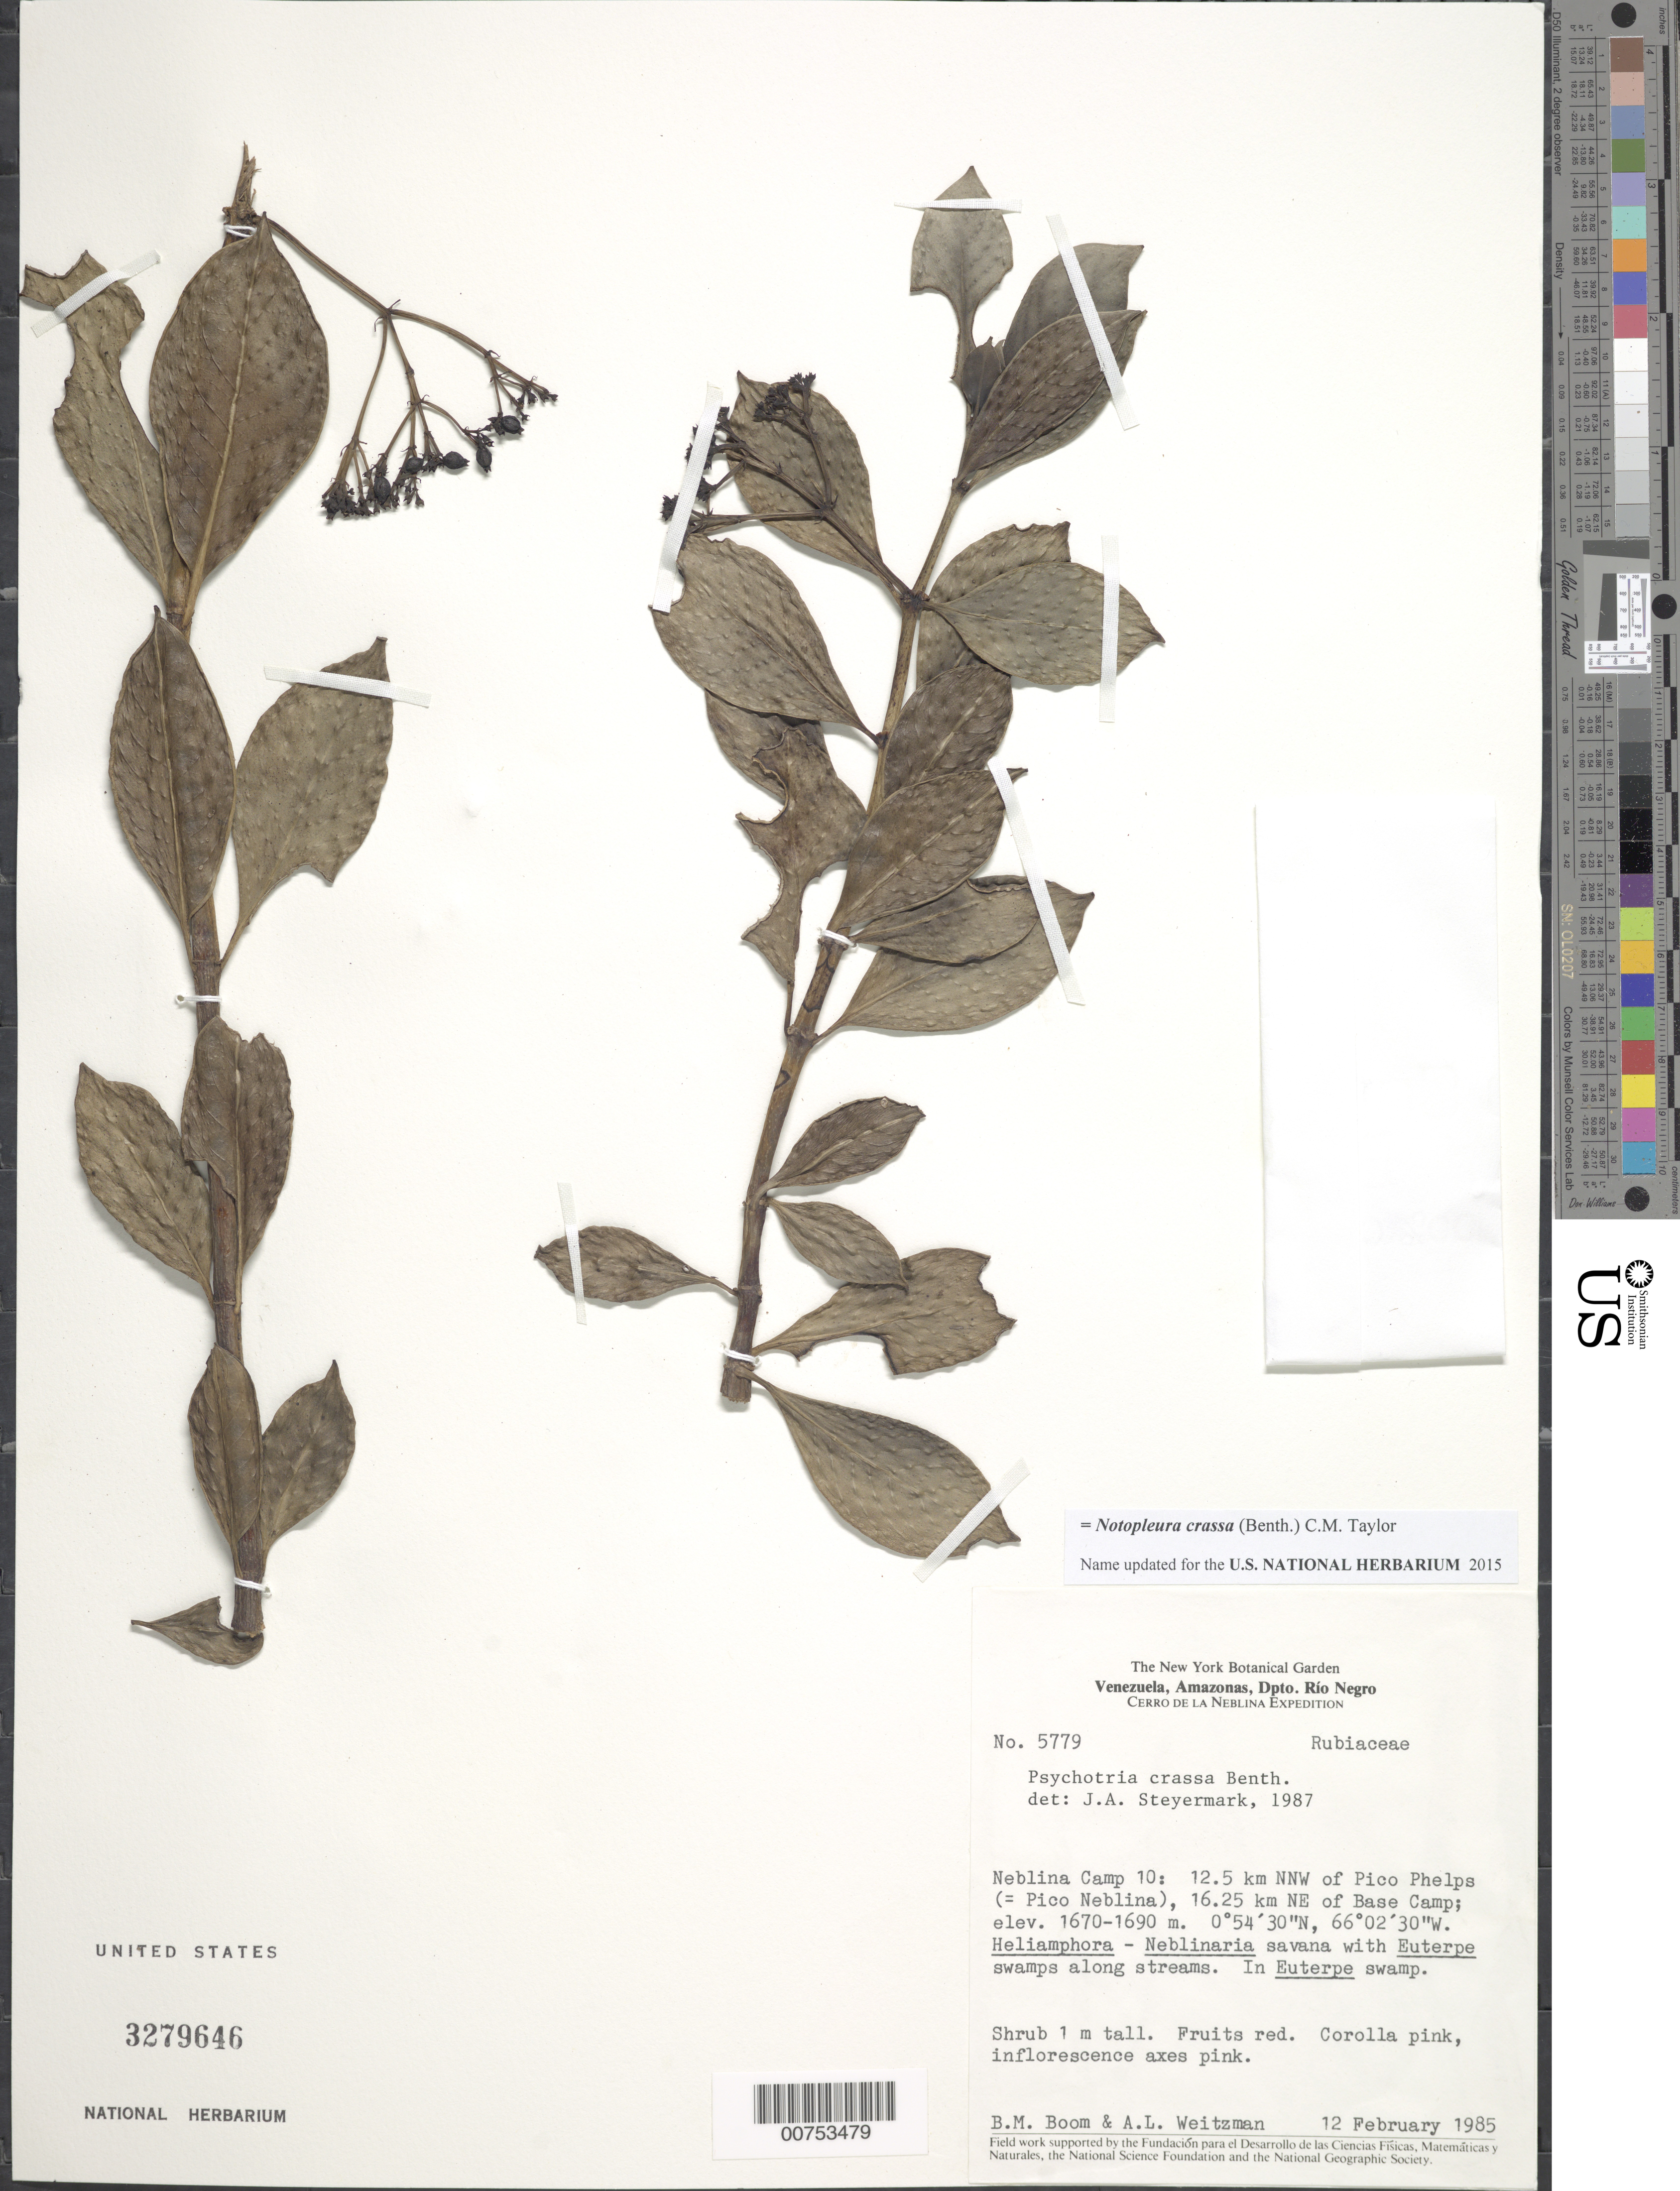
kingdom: Plantae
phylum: Tracheophyta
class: Magnoliopsida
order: Gentianales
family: Rubiaceae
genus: Psychotria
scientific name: Psychotria crassa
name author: Benth.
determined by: Steyermark, Julian A., (VEN)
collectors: B. M. Boom, A. L. Weitzman & W. R. Buck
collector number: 5779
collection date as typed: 12-Feb-85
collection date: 1985-02-12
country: Venezuela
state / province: Amazonas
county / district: Río Negro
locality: Neblina Camp 10. 12.5 km NNW of Pico Phelps (=Pico Neblina),16.25 km NE of Base Camp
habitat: Heliamphora-Neblinaria savanna with Euterpe swamps along streams; In Euterpe swamp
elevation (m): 1670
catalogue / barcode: US 3279646